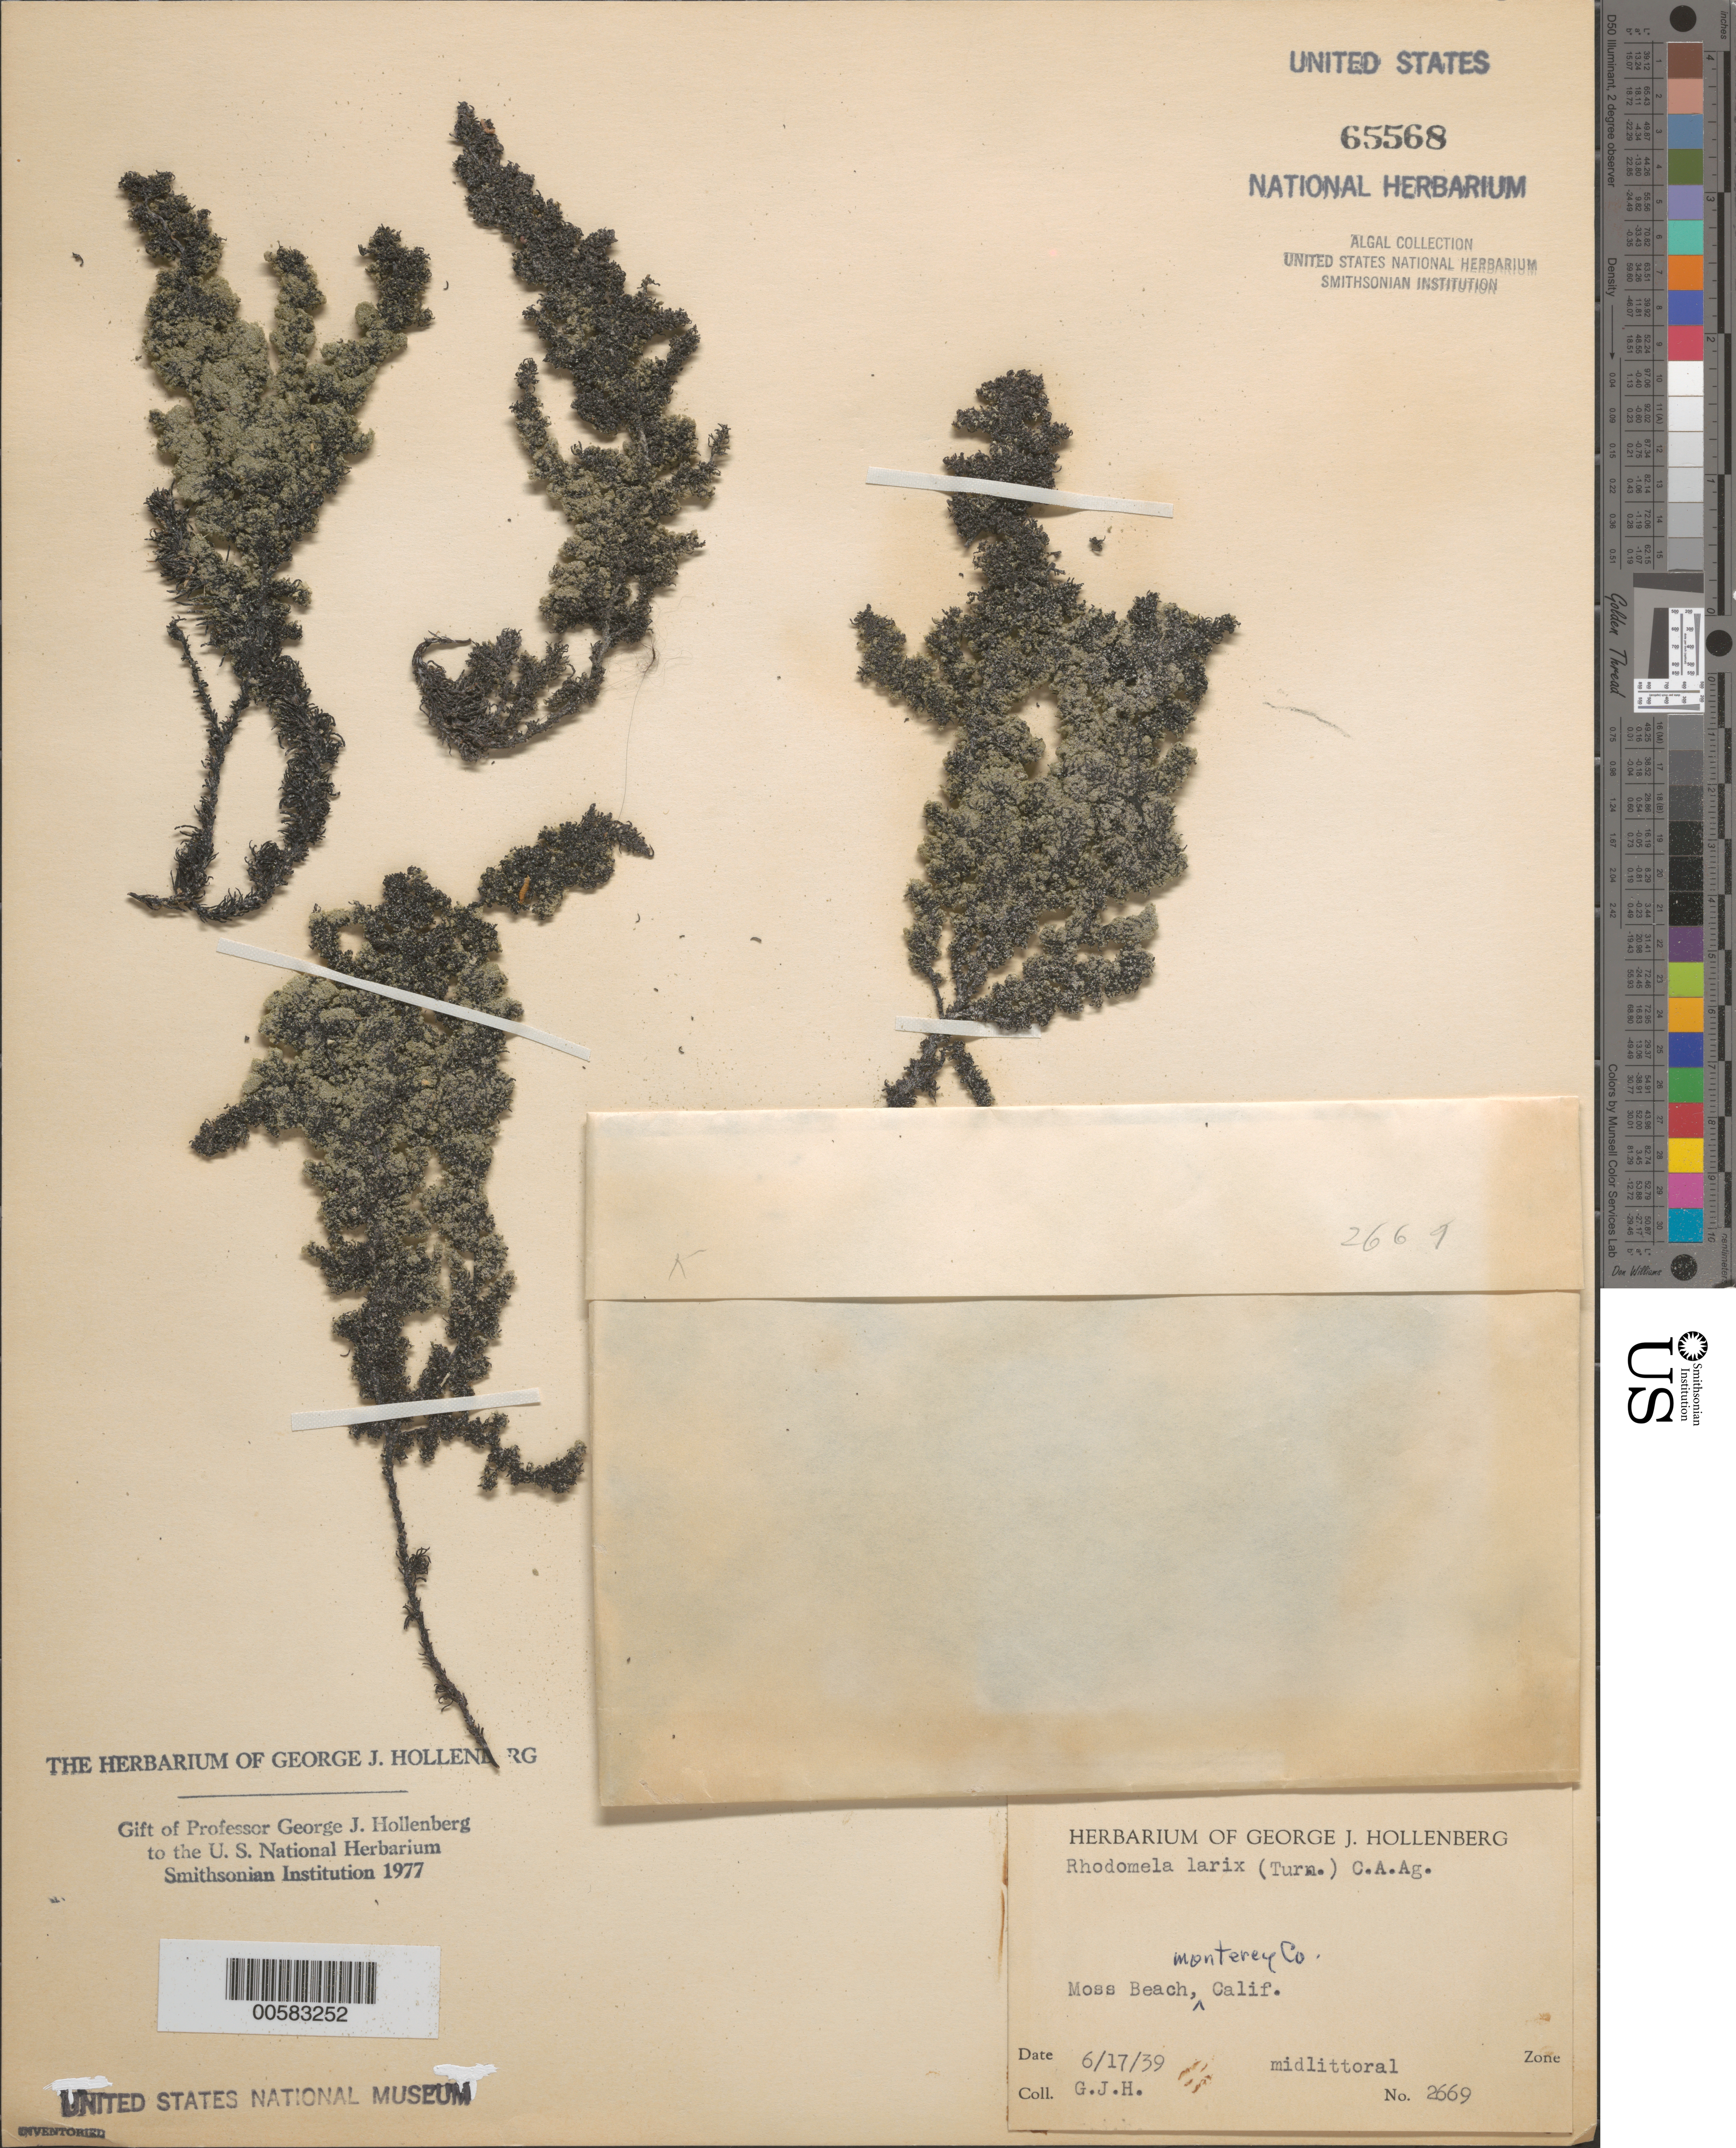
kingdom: Plantae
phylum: Rhodophyta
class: Florideophyceae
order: Ceramiales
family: Rhodomelaceae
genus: Neorhodomela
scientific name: Neorhodomela larix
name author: (Turner) Masuda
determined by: Algae name updating Project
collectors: G. Hollenberg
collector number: GJH 2669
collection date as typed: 17 Jun 1939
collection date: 1939-06-17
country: United States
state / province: California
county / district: Monterey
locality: Middle reef of Moss Beach, Pacific Grove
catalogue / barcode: US 65568